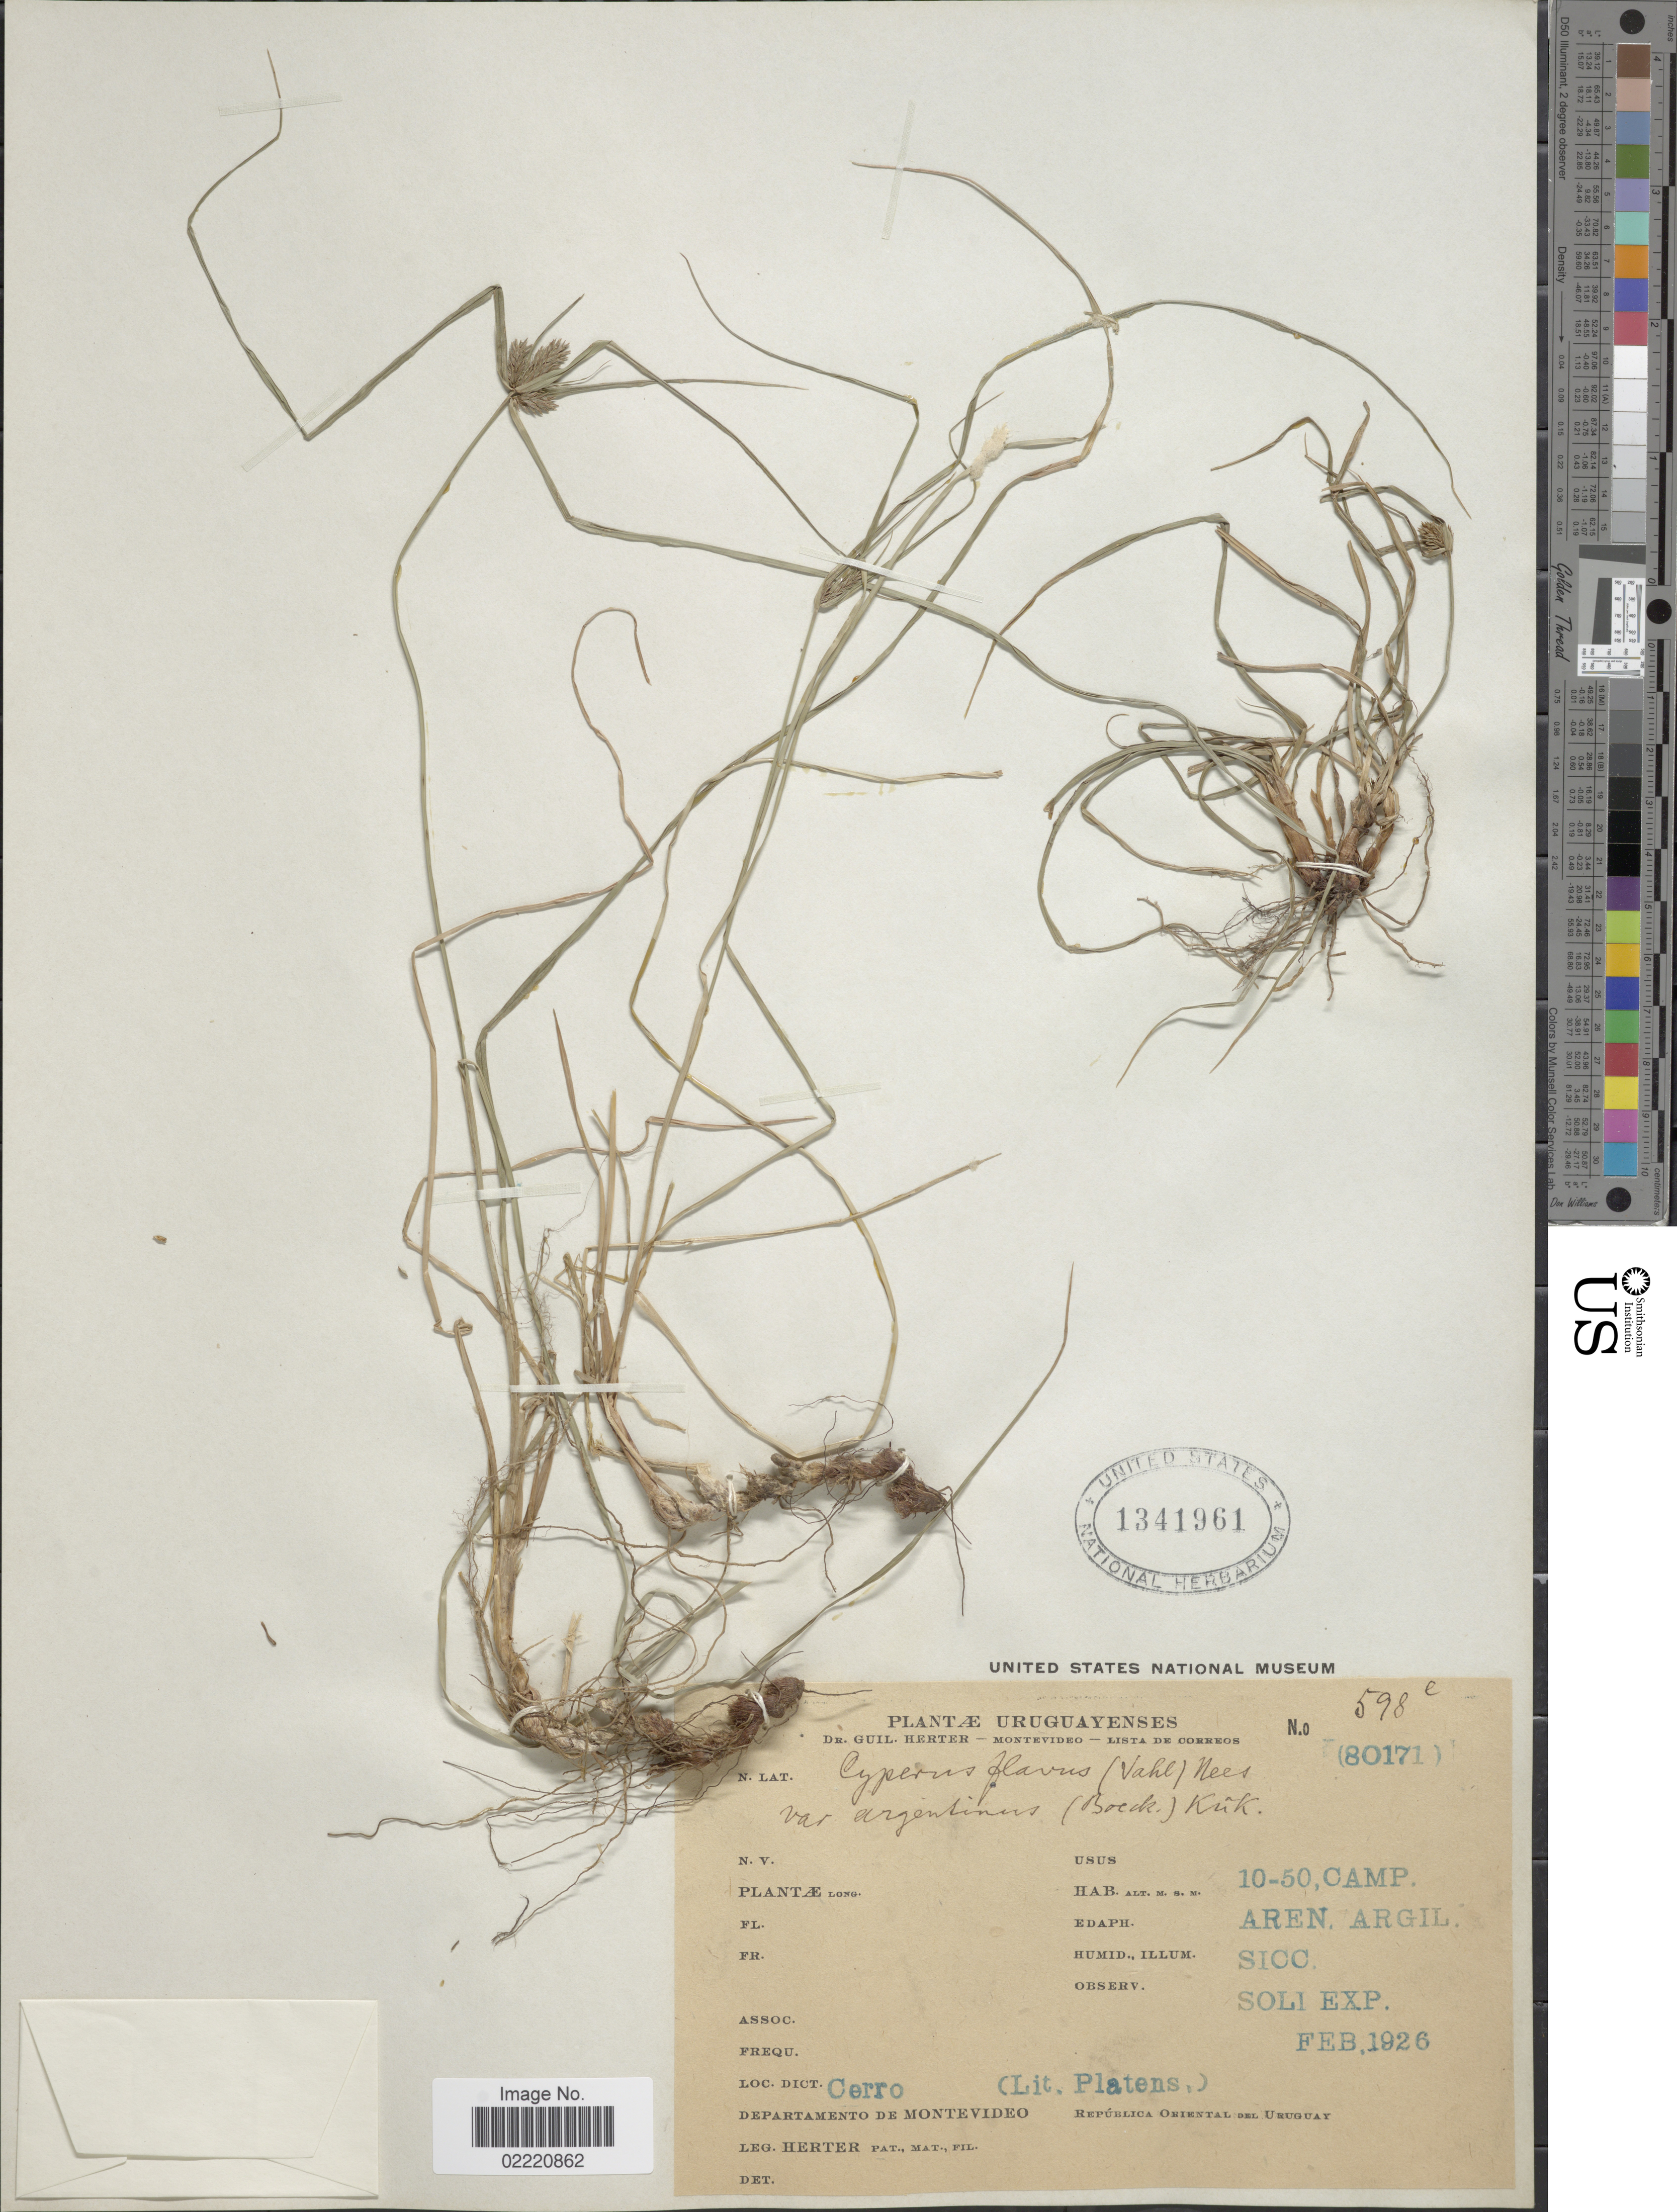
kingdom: Plantae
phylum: Tracheophyta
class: Liliopsida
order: Poales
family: Cyperaceae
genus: Cyperus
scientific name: Cyperus aggregatus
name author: (Willd.) Endl.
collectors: G. Herter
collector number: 598c*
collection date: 1926-02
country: Uruguay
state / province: Montevideo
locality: Dict. Cerro (Lit. Platens.), Republica Oriental del Uruguay.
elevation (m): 10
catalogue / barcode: US 1341961